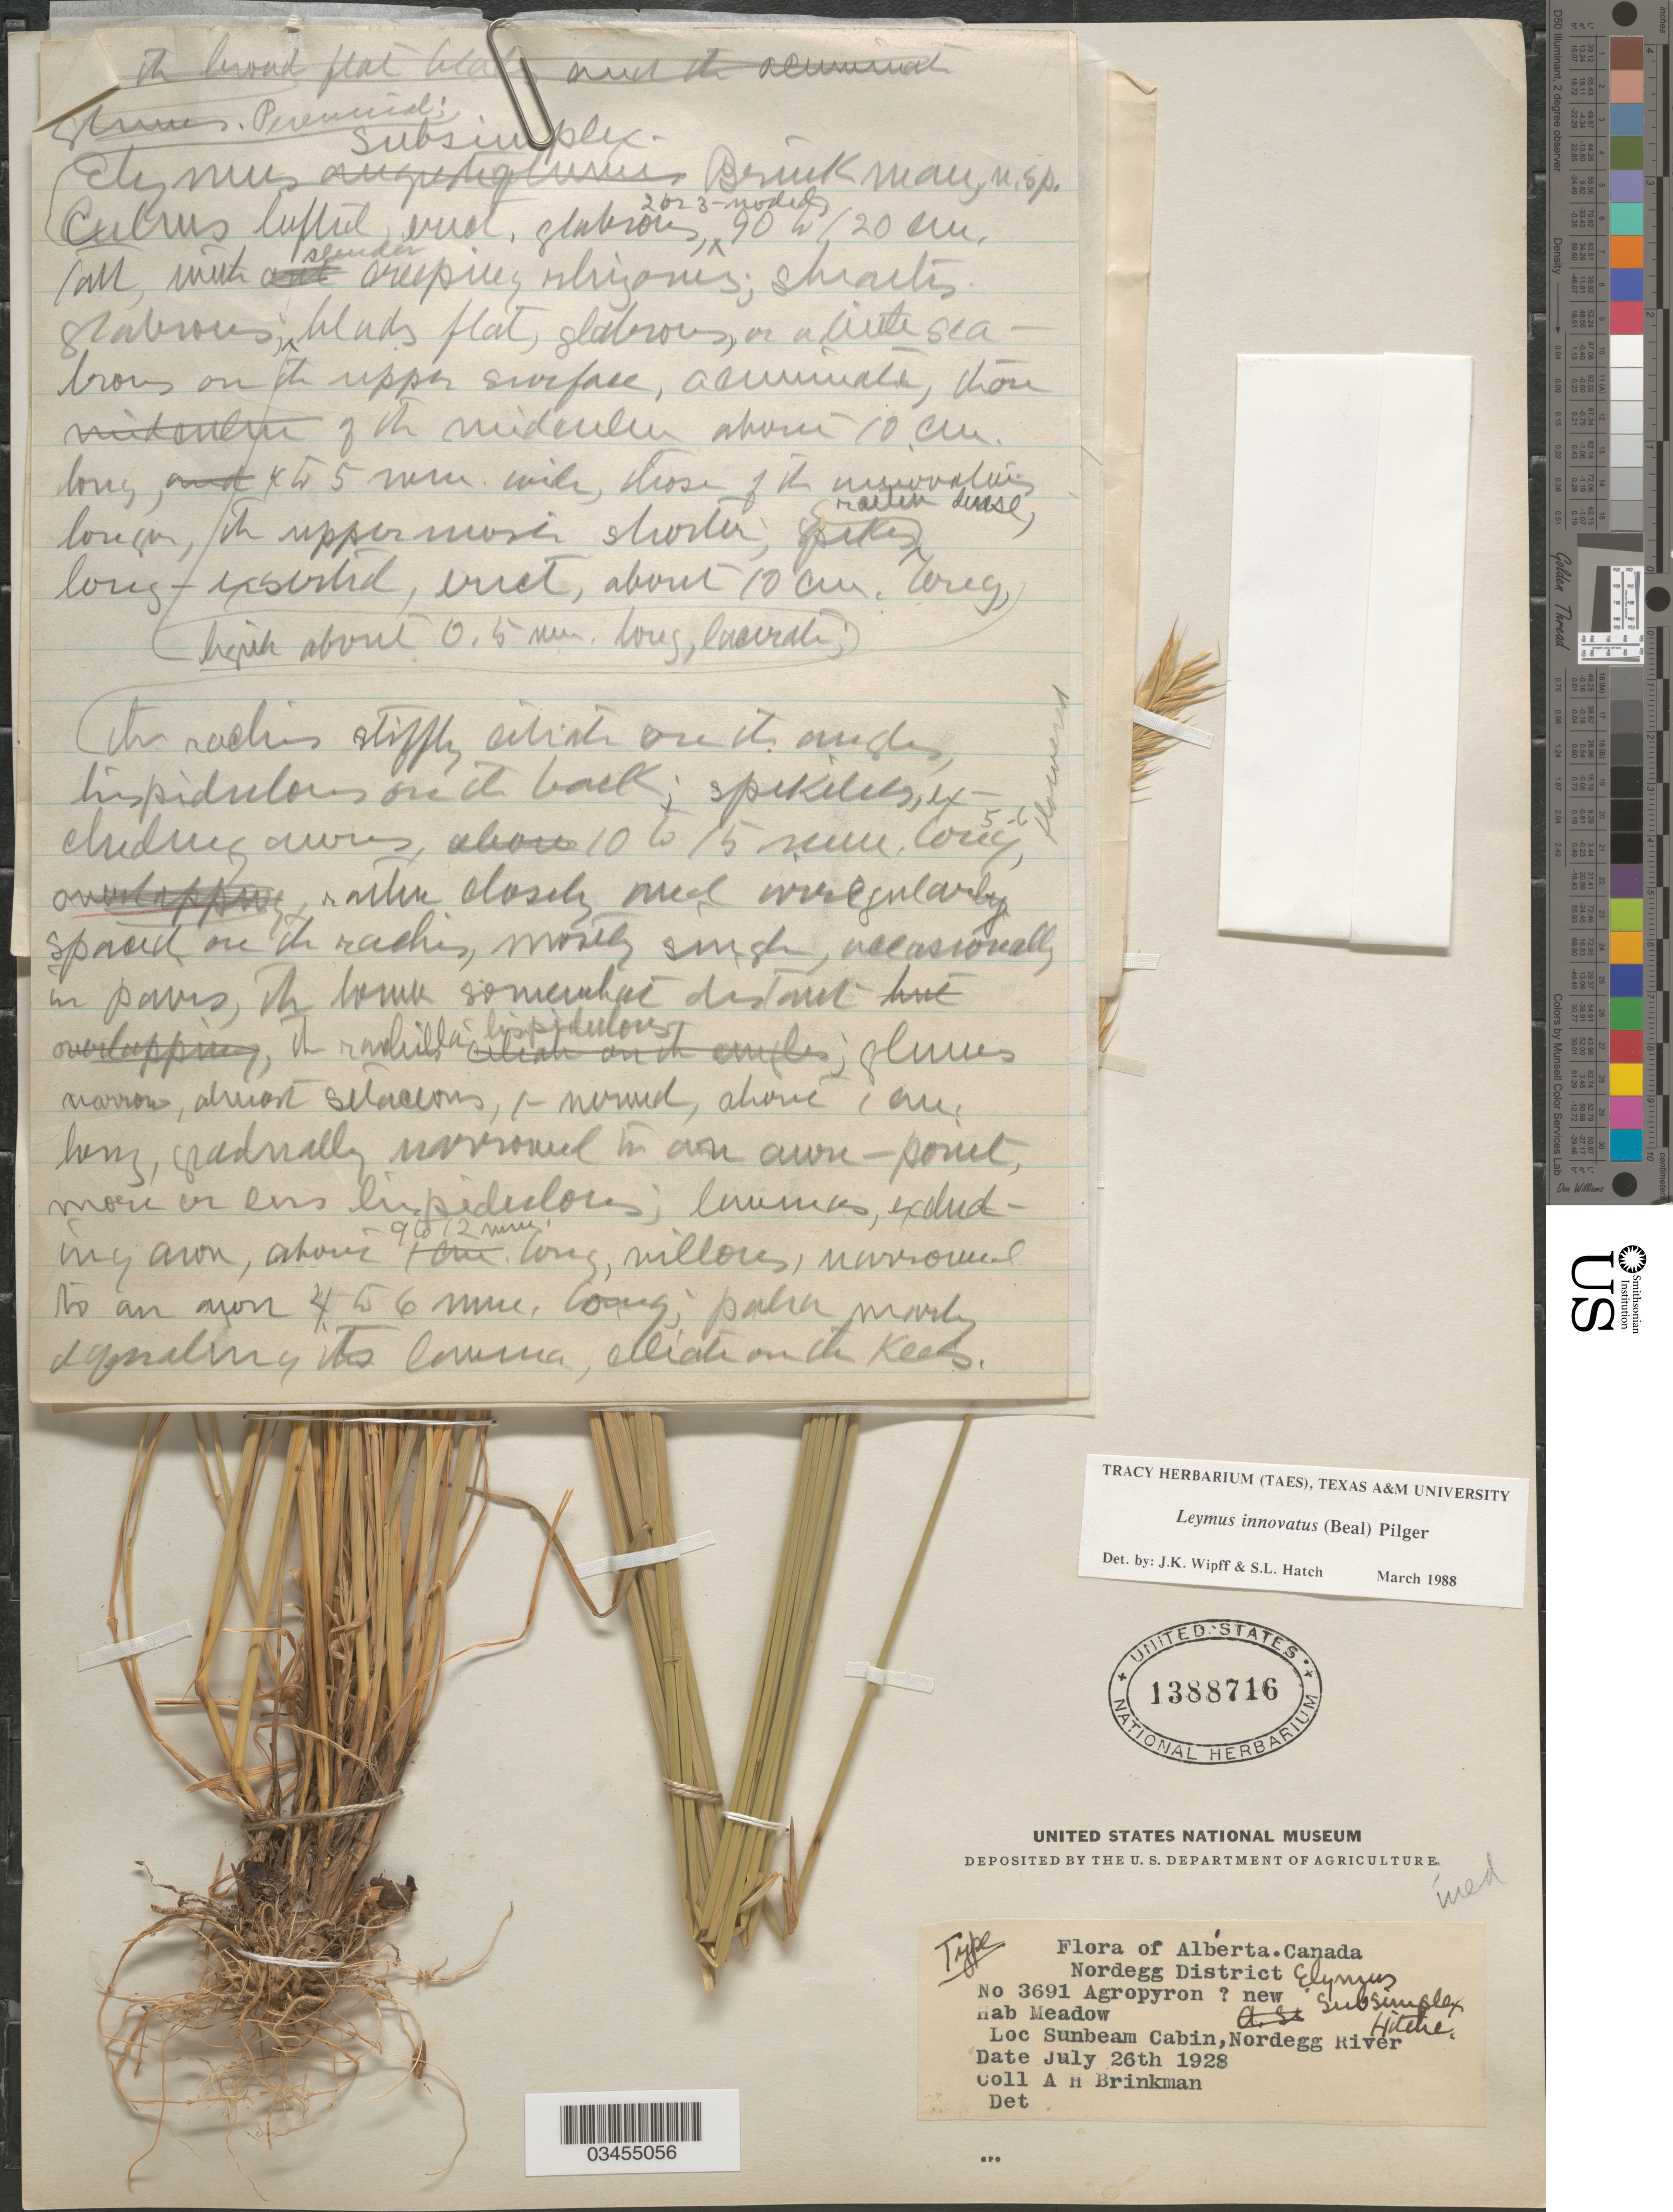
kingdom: Plantae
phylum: Tracheophyta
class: Liliopsida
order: Poales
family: Poaceae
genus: Leymus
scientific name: Leymus innovatus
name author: (W.J. Beal) Pilg.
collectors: A. Brinkman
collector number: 3691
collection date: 1928-07-26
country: Canada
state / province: Alberta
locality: Nordegg District. Sunbeam Cabin, Nordegg River.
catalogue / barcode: US 1388716